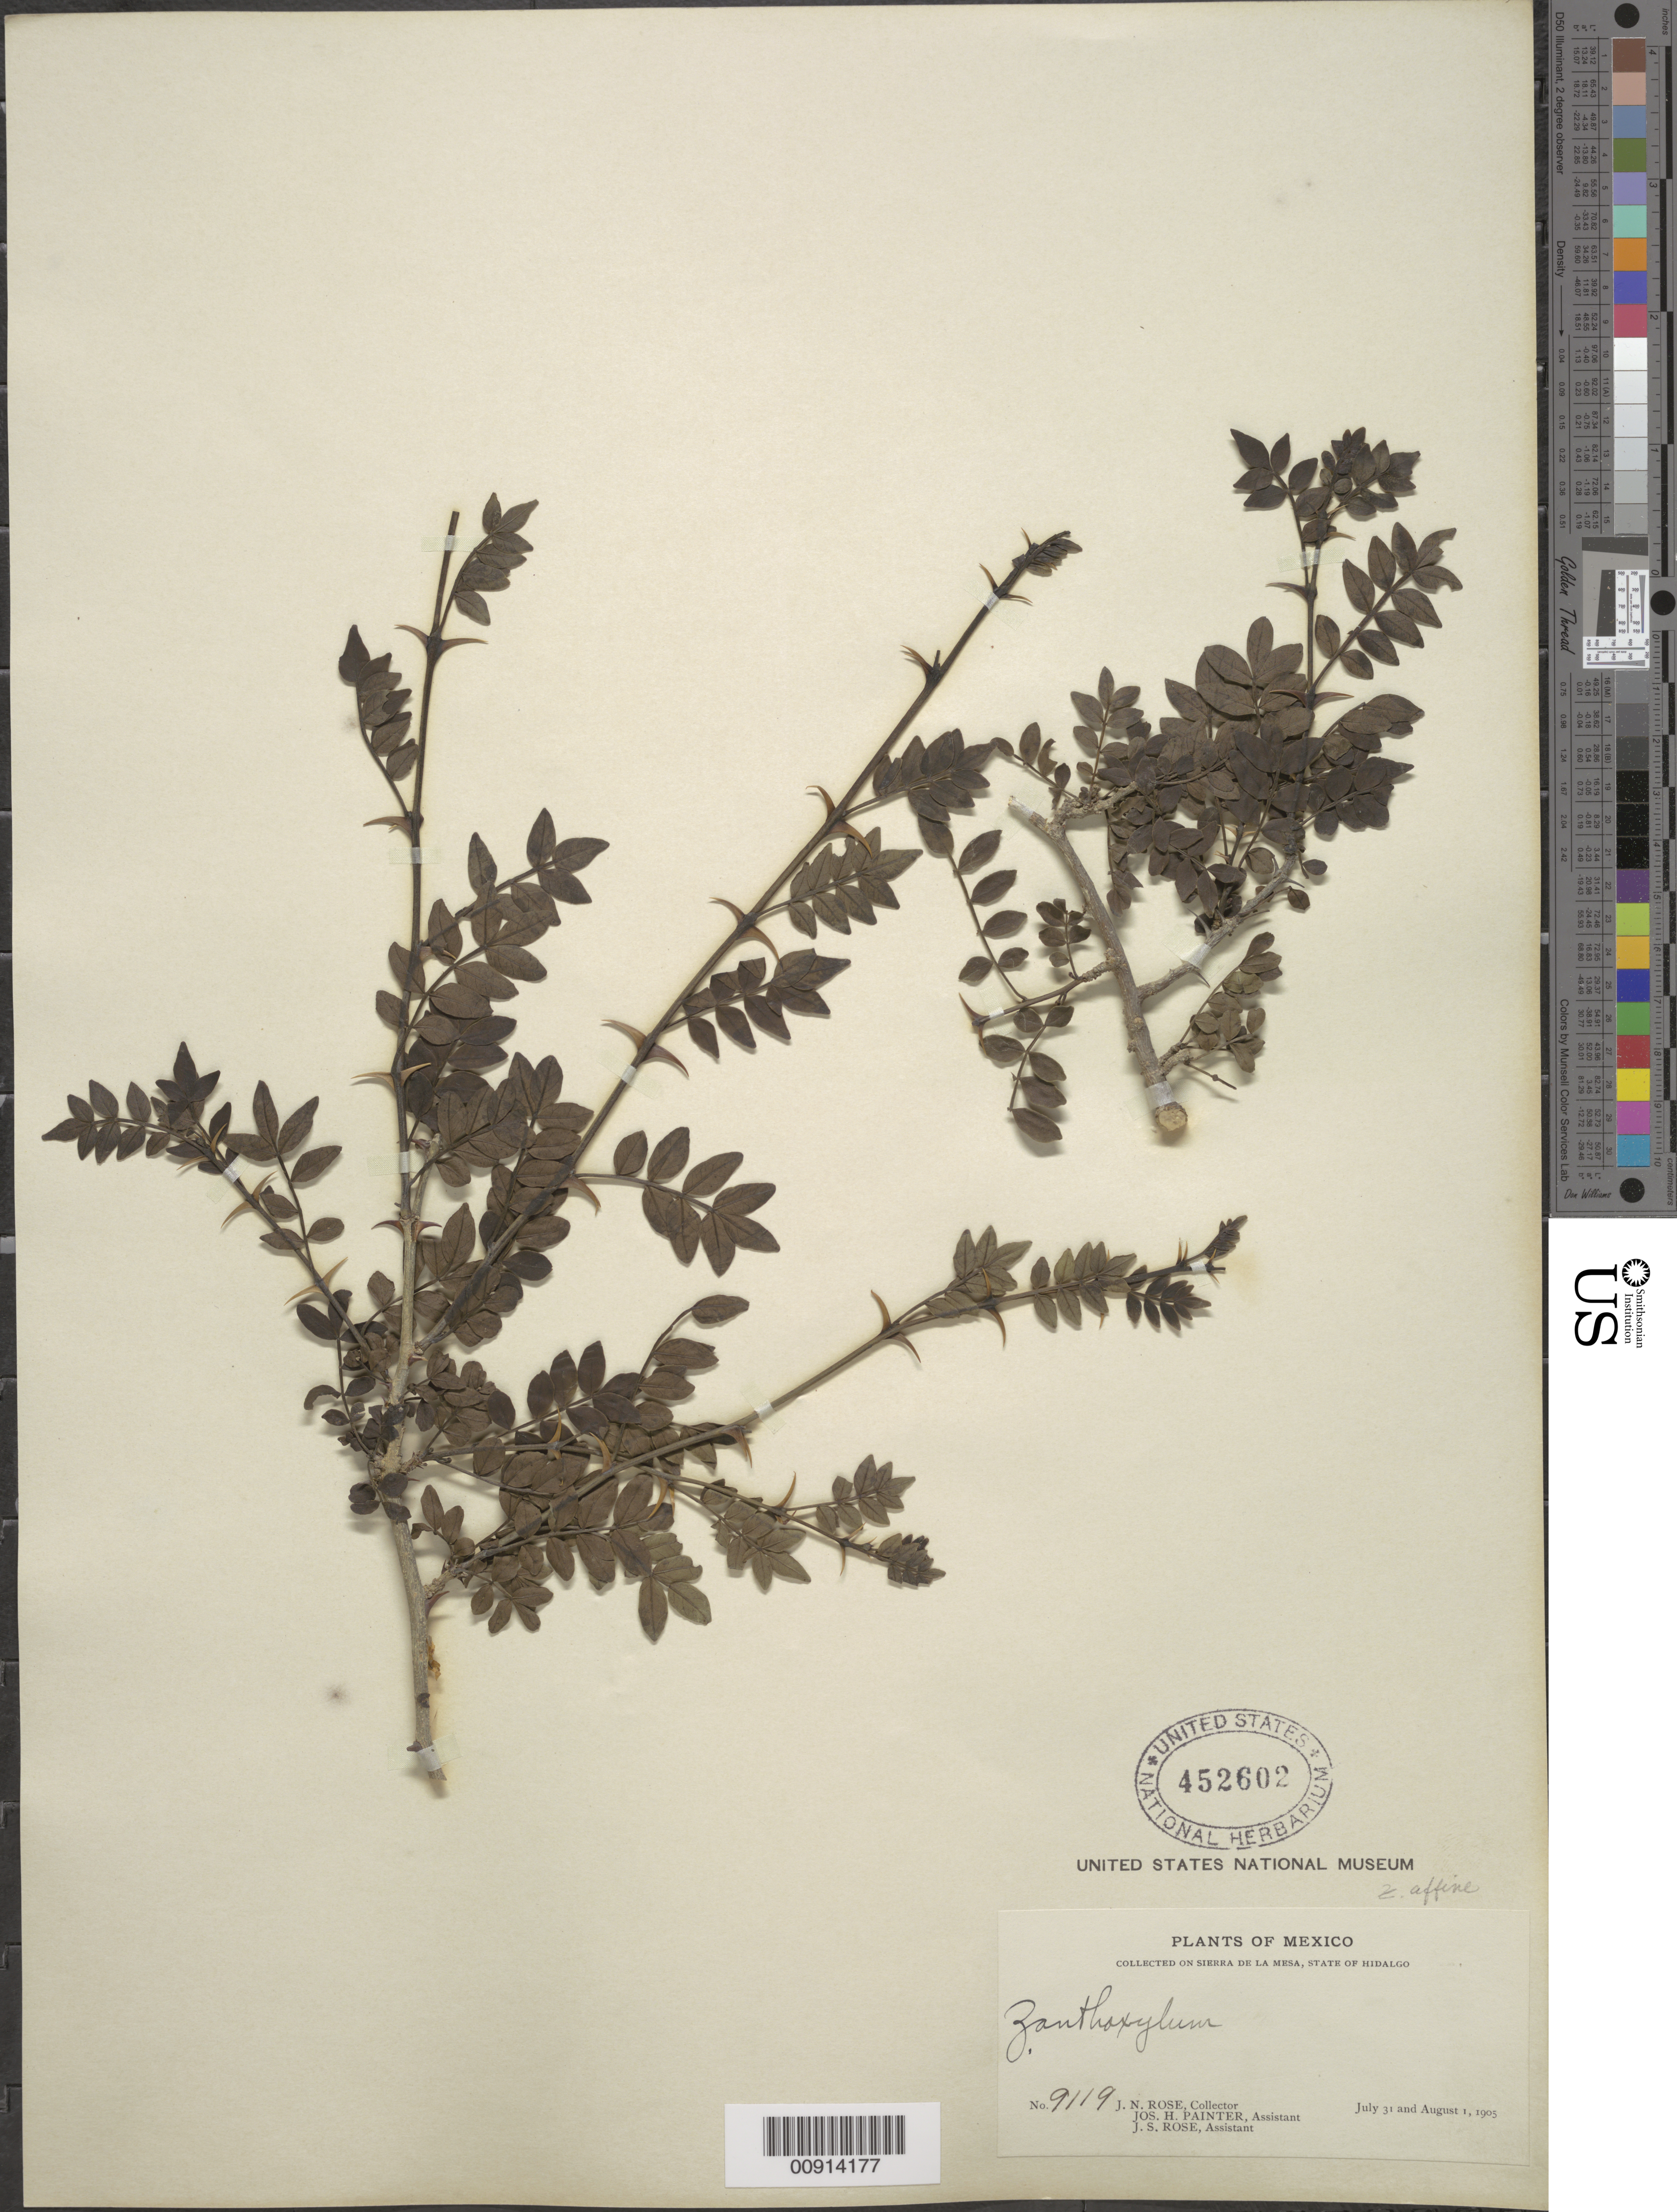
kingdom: Plantae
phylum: Tracheophyta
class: Magnoliopsida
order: Sapindales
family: Rutaceae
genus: Zanthoxylum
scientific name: Zanthoxylum affine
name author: Kunth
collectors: J. N. Rose, J. H. Painter & J. S. Rose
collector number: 9119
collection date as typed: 31 Jul 1905 to 01 Aug 1905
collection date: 1905-07-31/1905-08-01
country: Mexico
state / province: Hidalgo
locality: Sierra de la Mesa, State of Hidalgo.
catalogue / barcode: US 452602